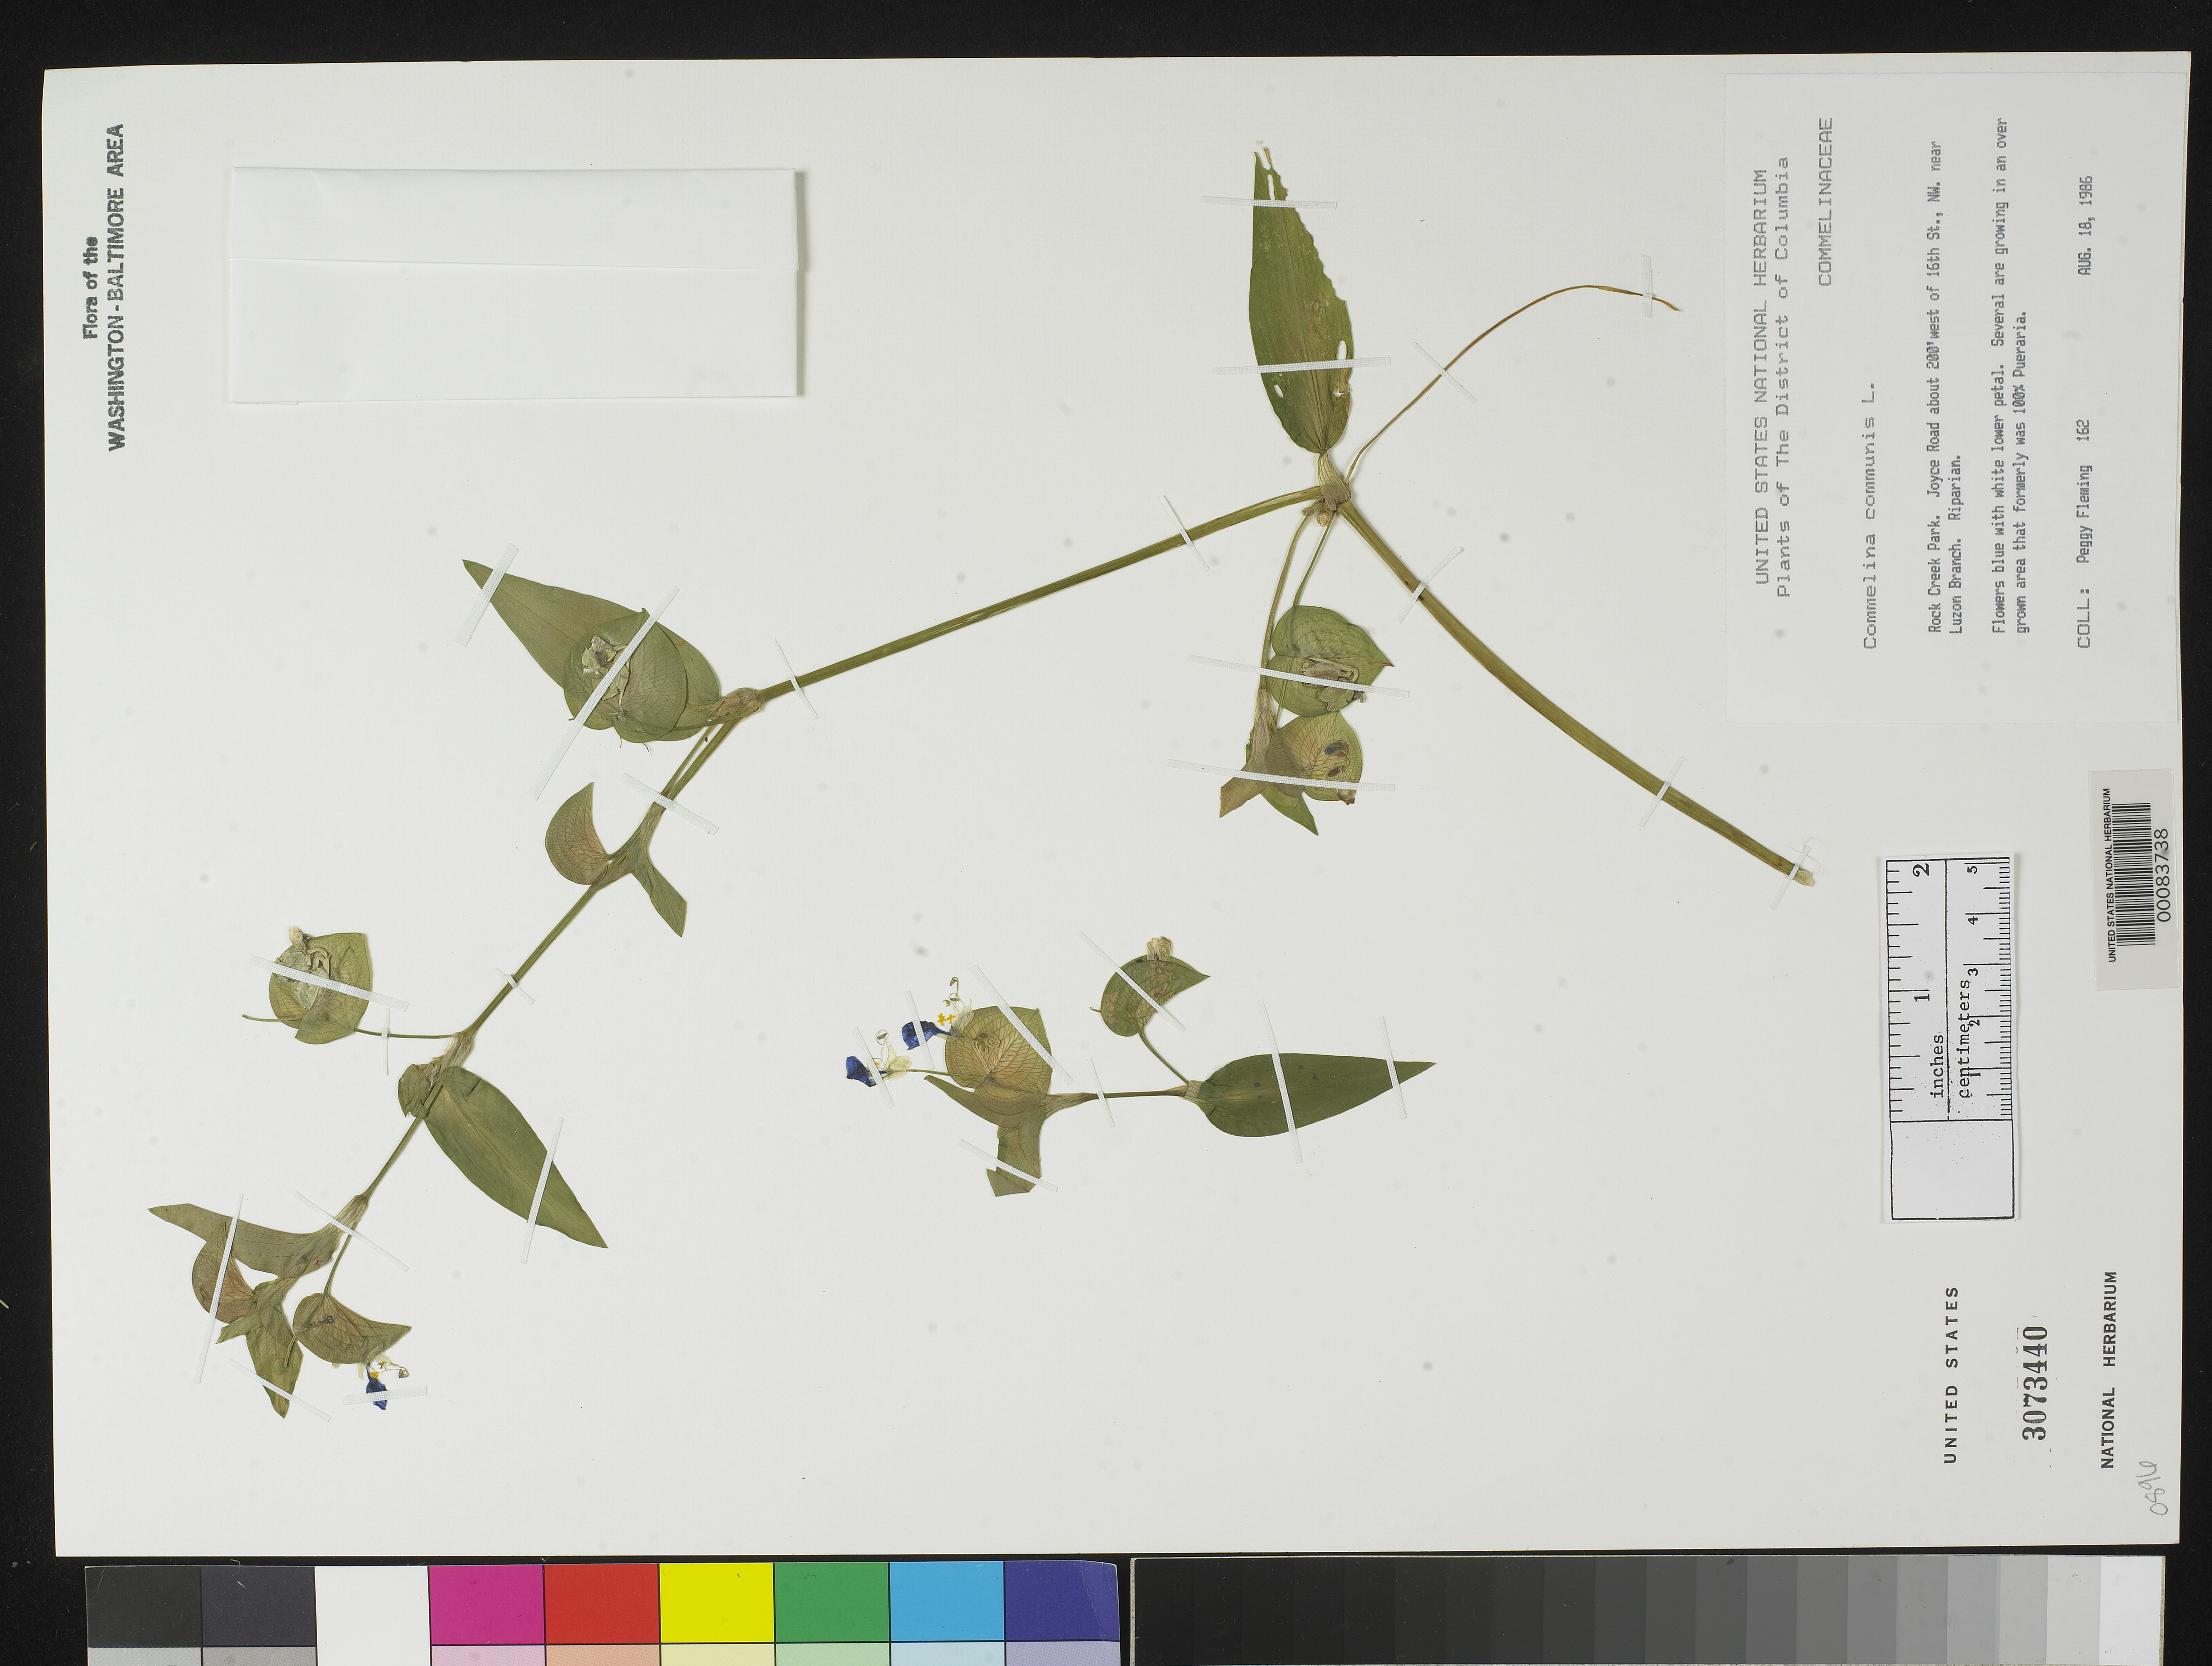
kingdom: Plantae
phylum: Tracheophyta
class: Liliopsida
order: Commelinales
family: Commelinaceae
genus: Commelina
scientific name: Commelina communis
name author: L.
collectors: P. Fleming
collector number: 162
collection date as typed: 18 Aug 1986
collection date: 1986-08-18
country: United States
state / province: District of Columbia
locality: R Luzon Branch.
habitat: Riparian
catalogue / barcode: US 3073440